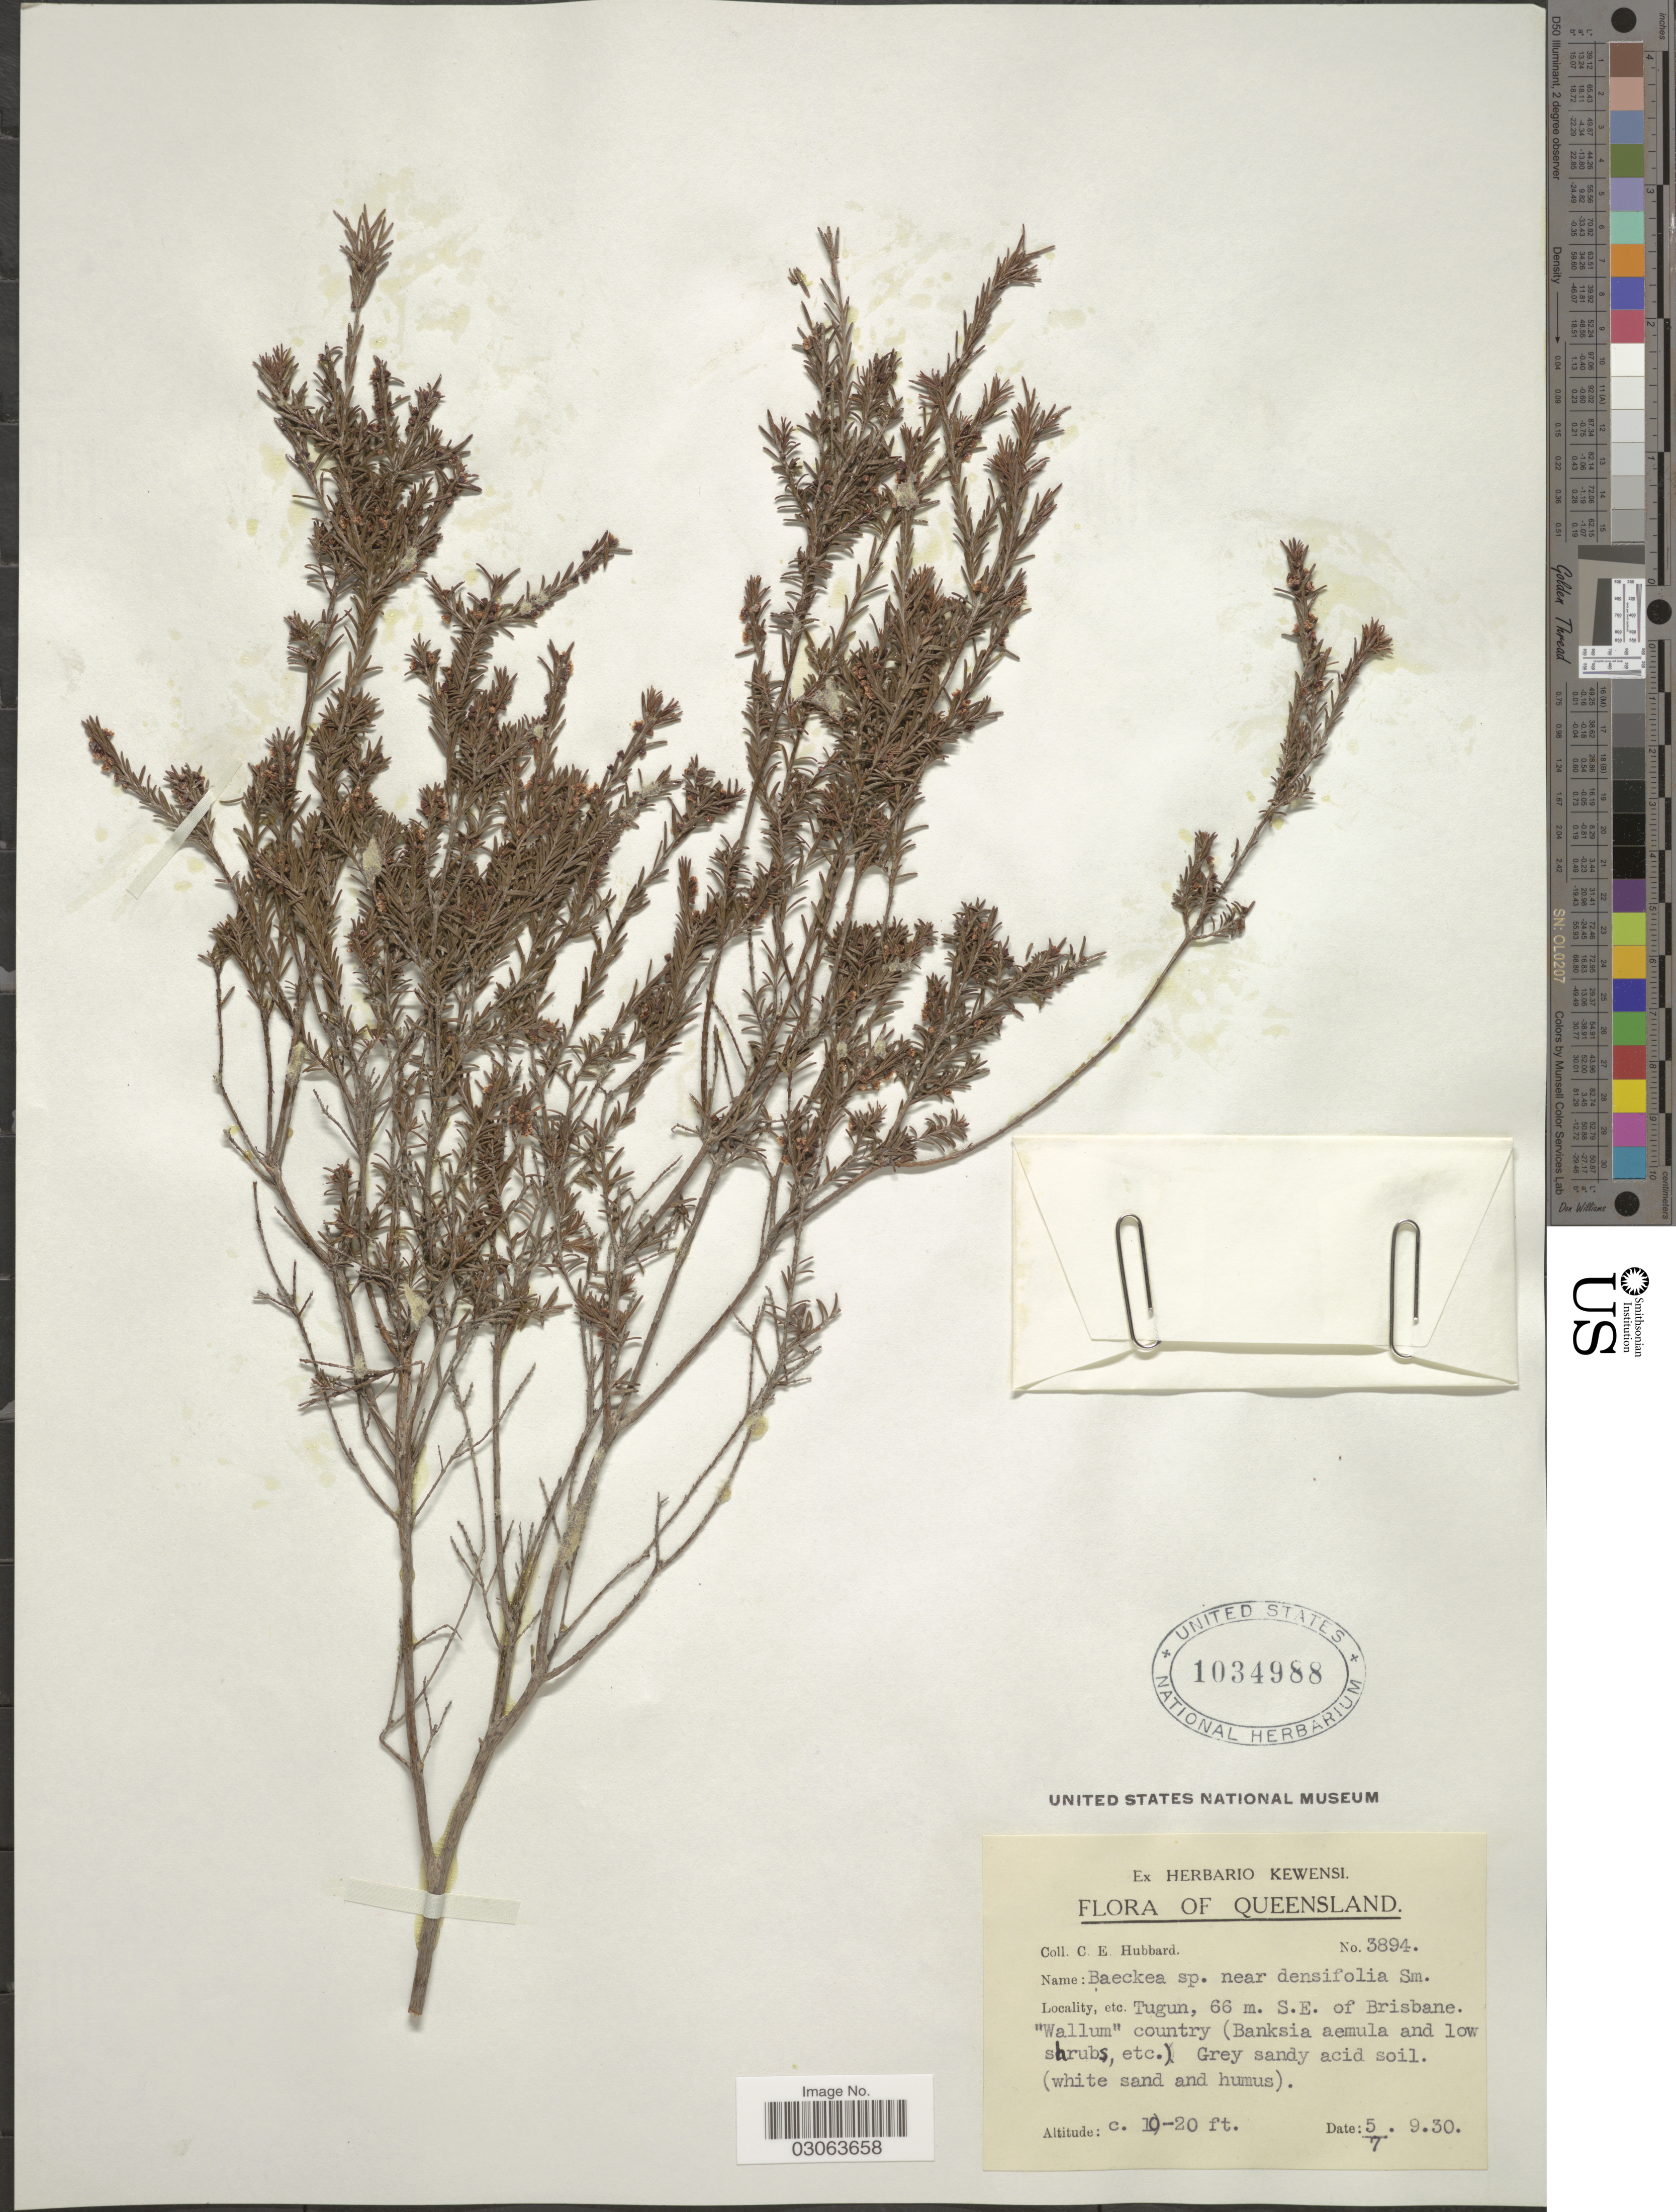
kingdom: Plantae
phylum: Tracheophyta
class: Magnoliopsida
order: Myrtales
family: Myrtaceae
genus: Ochrosperma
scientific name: Ochrosperma lineare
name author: (C.T. White) Trudgen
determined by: Trudgen, M. E.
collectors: C. E. Hubbard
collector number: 3894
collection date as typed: Transcribed d/m/y: 5/9/30 to 7/9/30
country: Australia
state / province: Queensland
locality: Tugun, 66 m. S.E. of Brisbane. "Wallum" country.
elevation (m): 3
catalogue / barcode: US 1034988